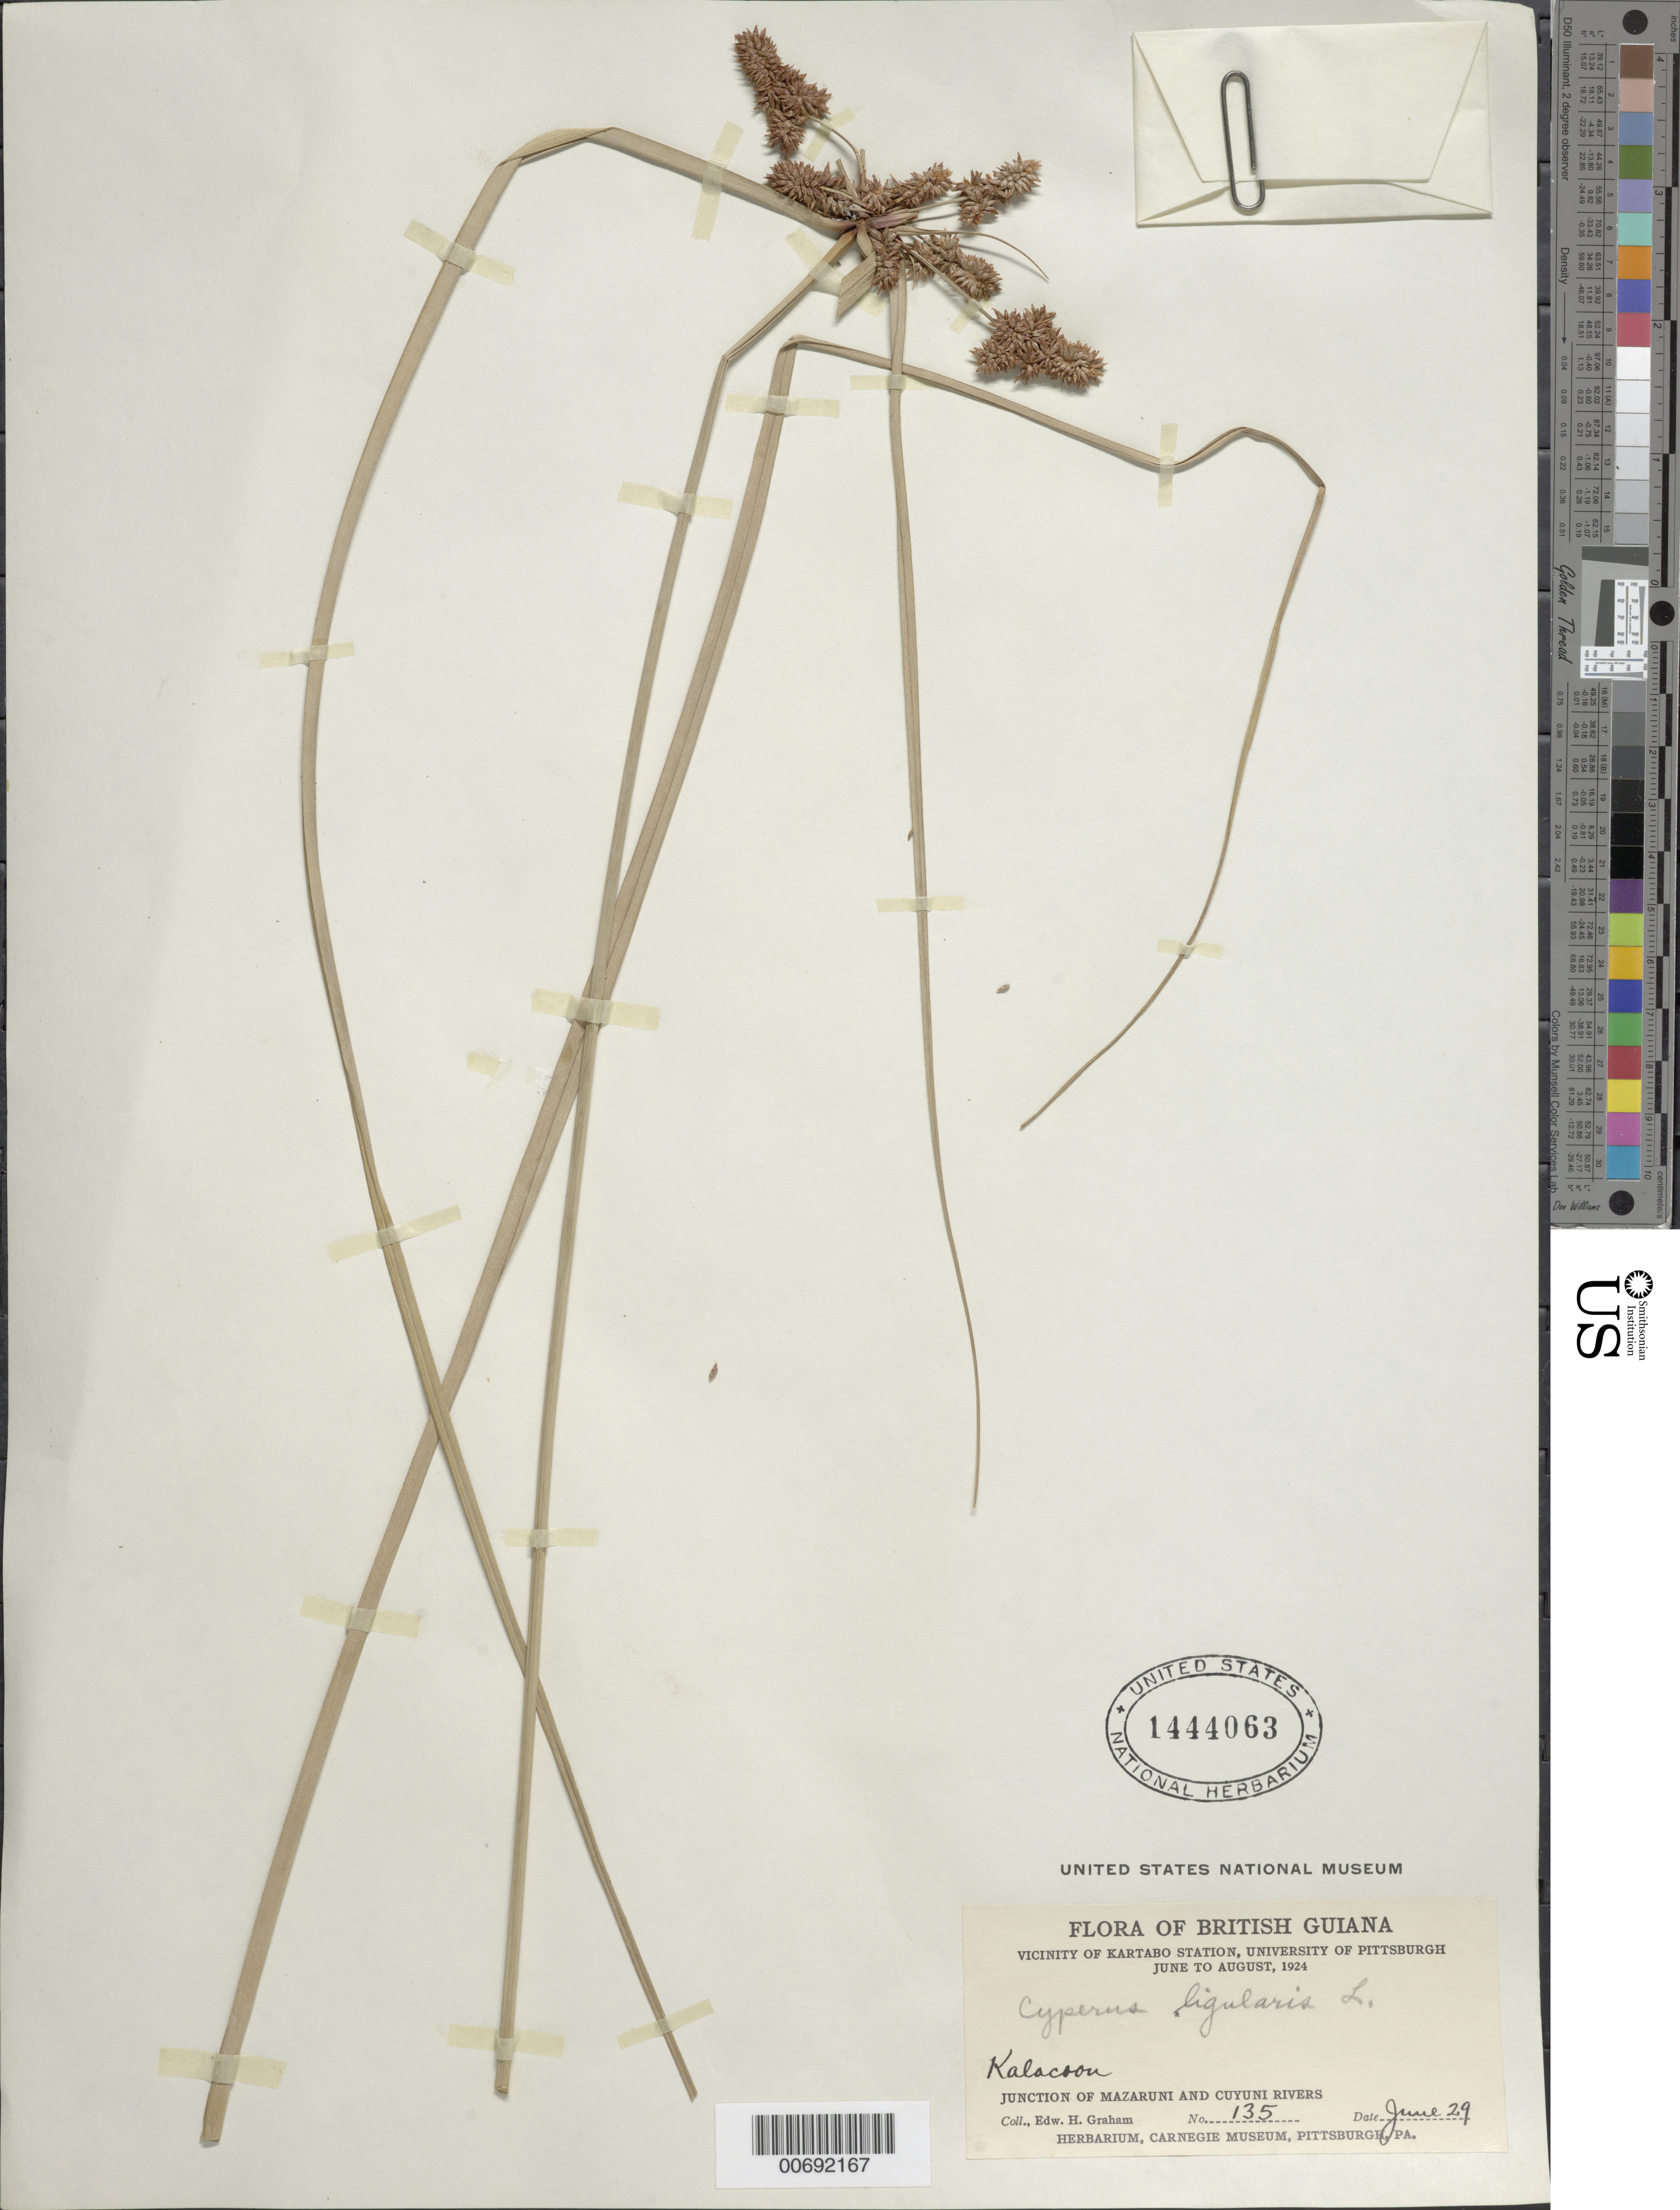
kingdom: Plantae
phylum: Tracheophyta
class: Liliopsida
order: Poales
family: Cyperaceae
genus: Cyperus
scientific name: Cyperus ligularis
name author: L.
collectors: E. H. Graham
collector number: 135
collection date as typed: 29-Jun-24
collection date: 1924-06-29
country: Guyana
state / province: Cuyuni-Mazaruni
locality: Kalakun, junct. of Mazaruni and Cuyuni rivers, vic. of Kartabo Station (Kalacoon on label)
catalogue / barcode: US 1444063